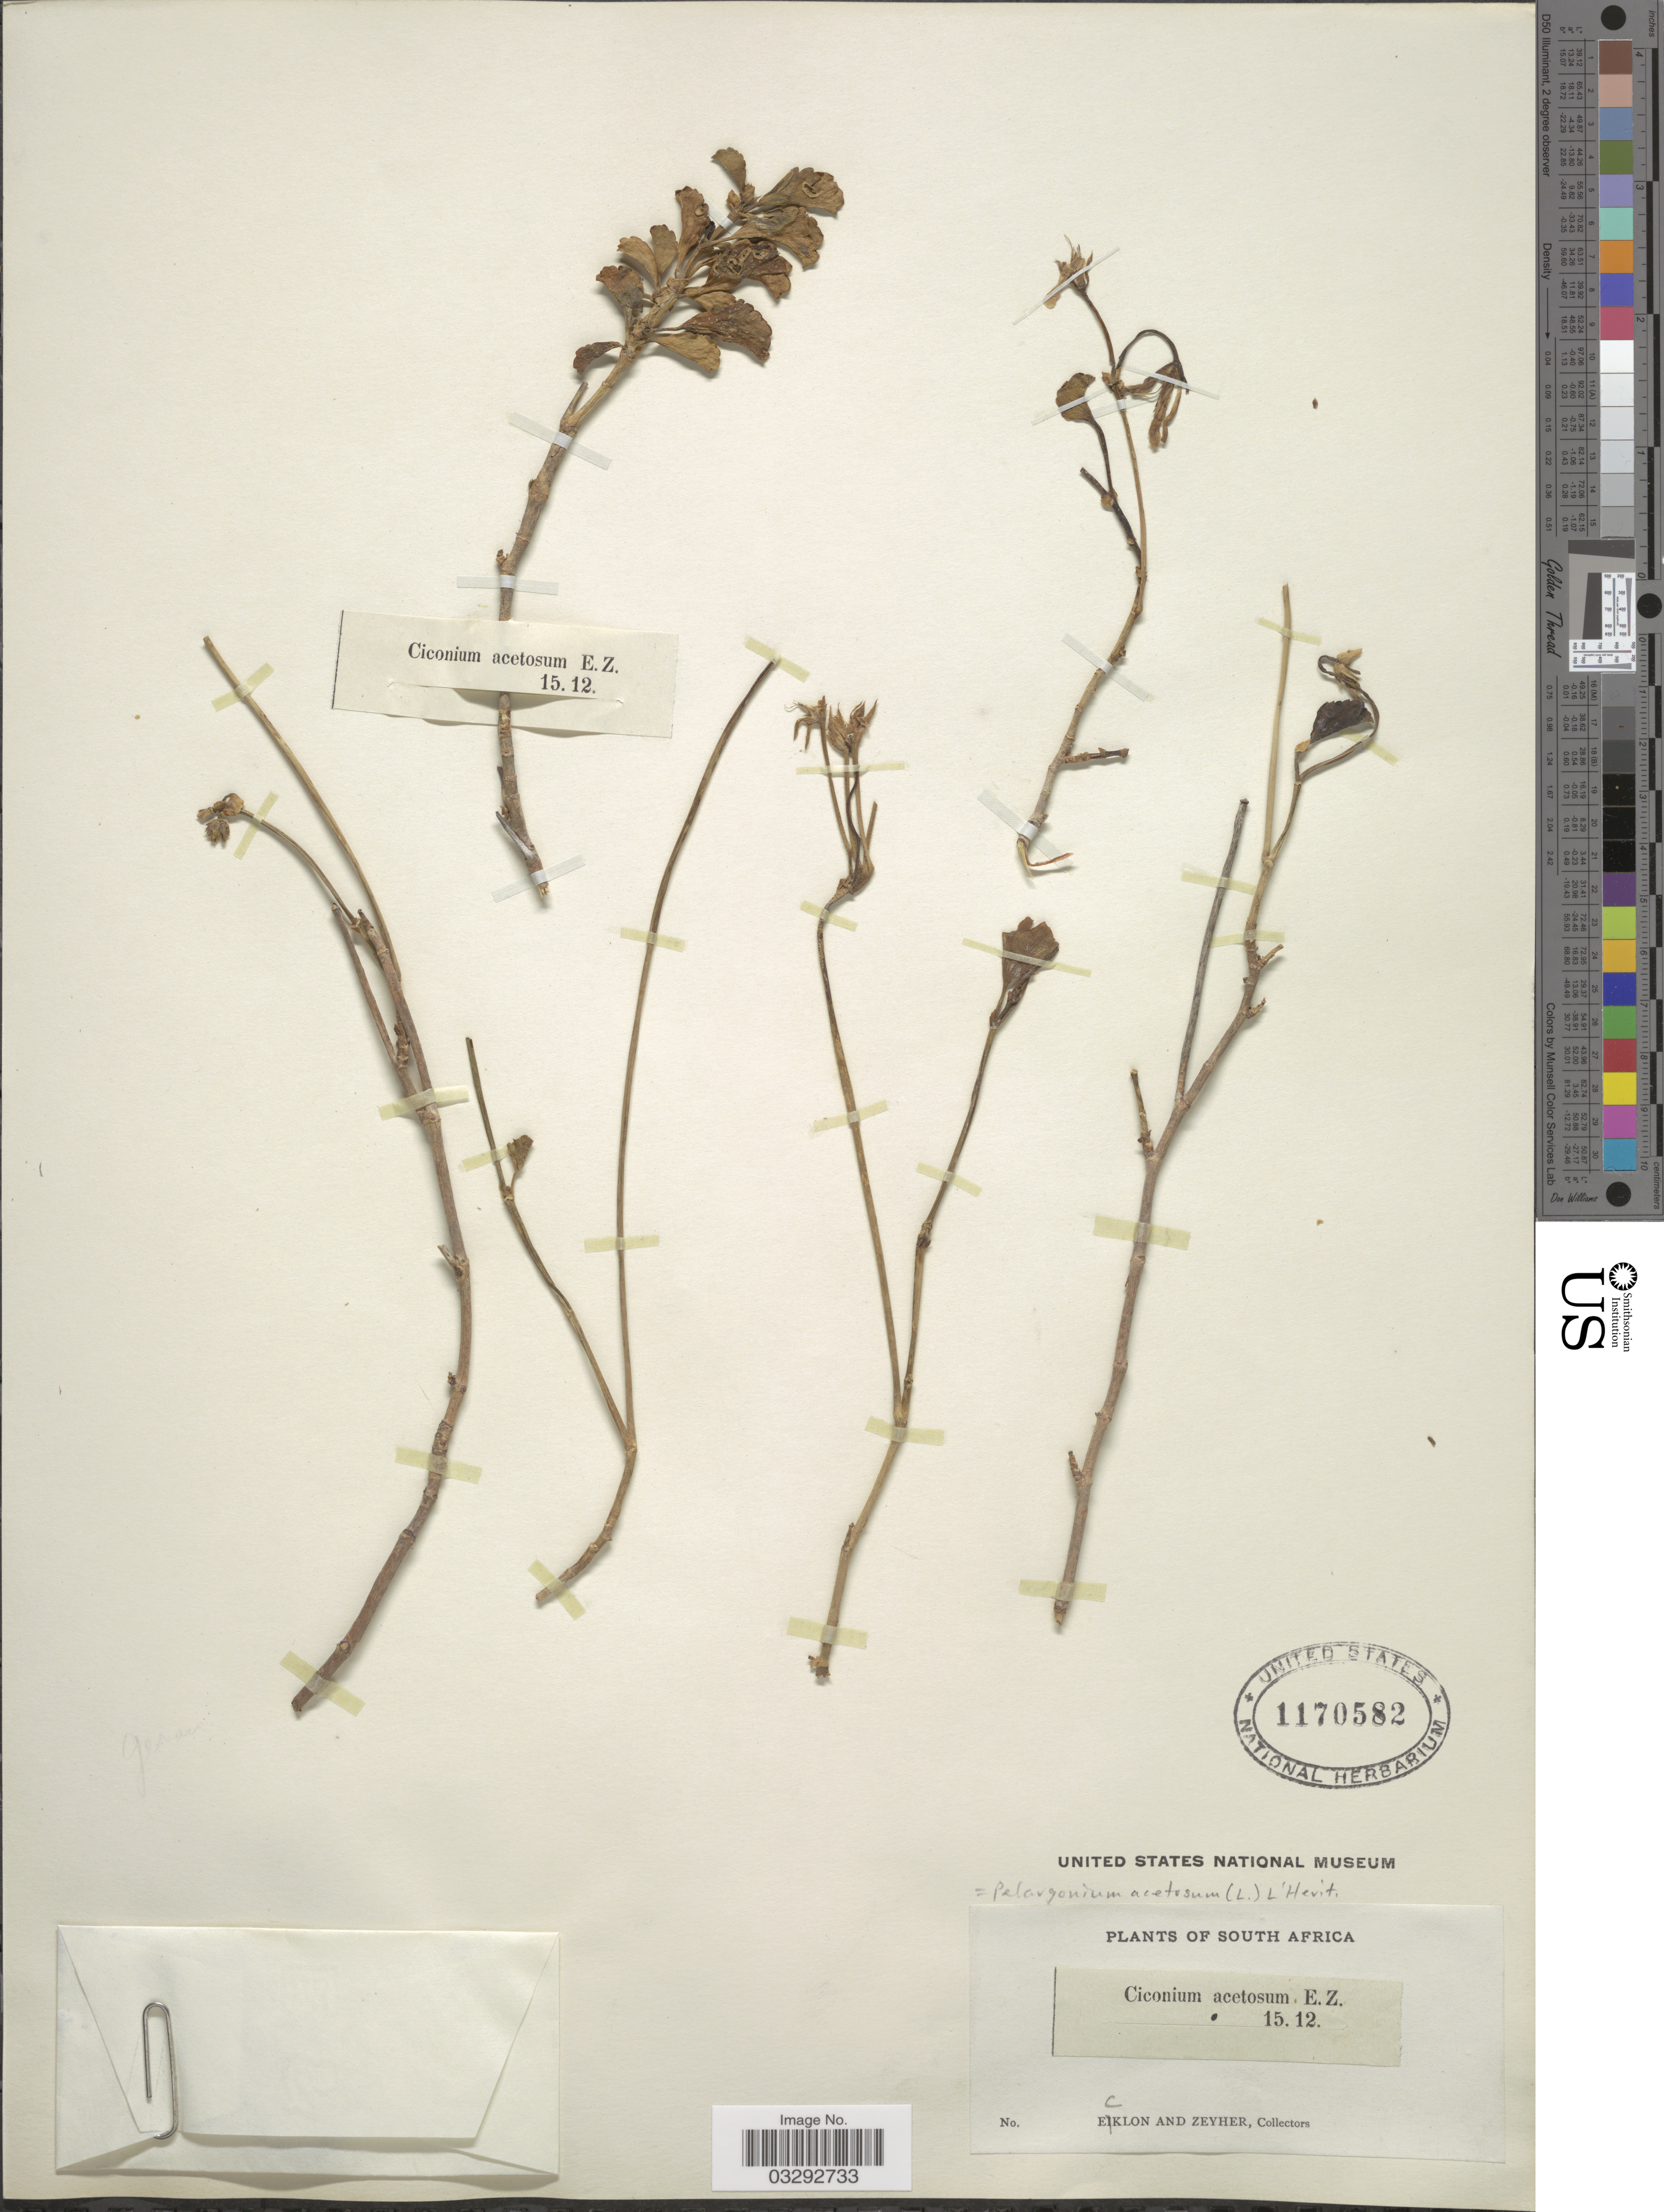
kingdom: Plantae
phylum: Tracheophyta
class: Magnoliopsida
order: Geraniales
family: Geraniaceae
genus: Pelargonium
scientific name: Pelargonium acetosum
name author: (L.) L'Hér.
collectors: -. Ecklon & -. Zeyher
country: South Africa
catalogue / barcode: US 1170582